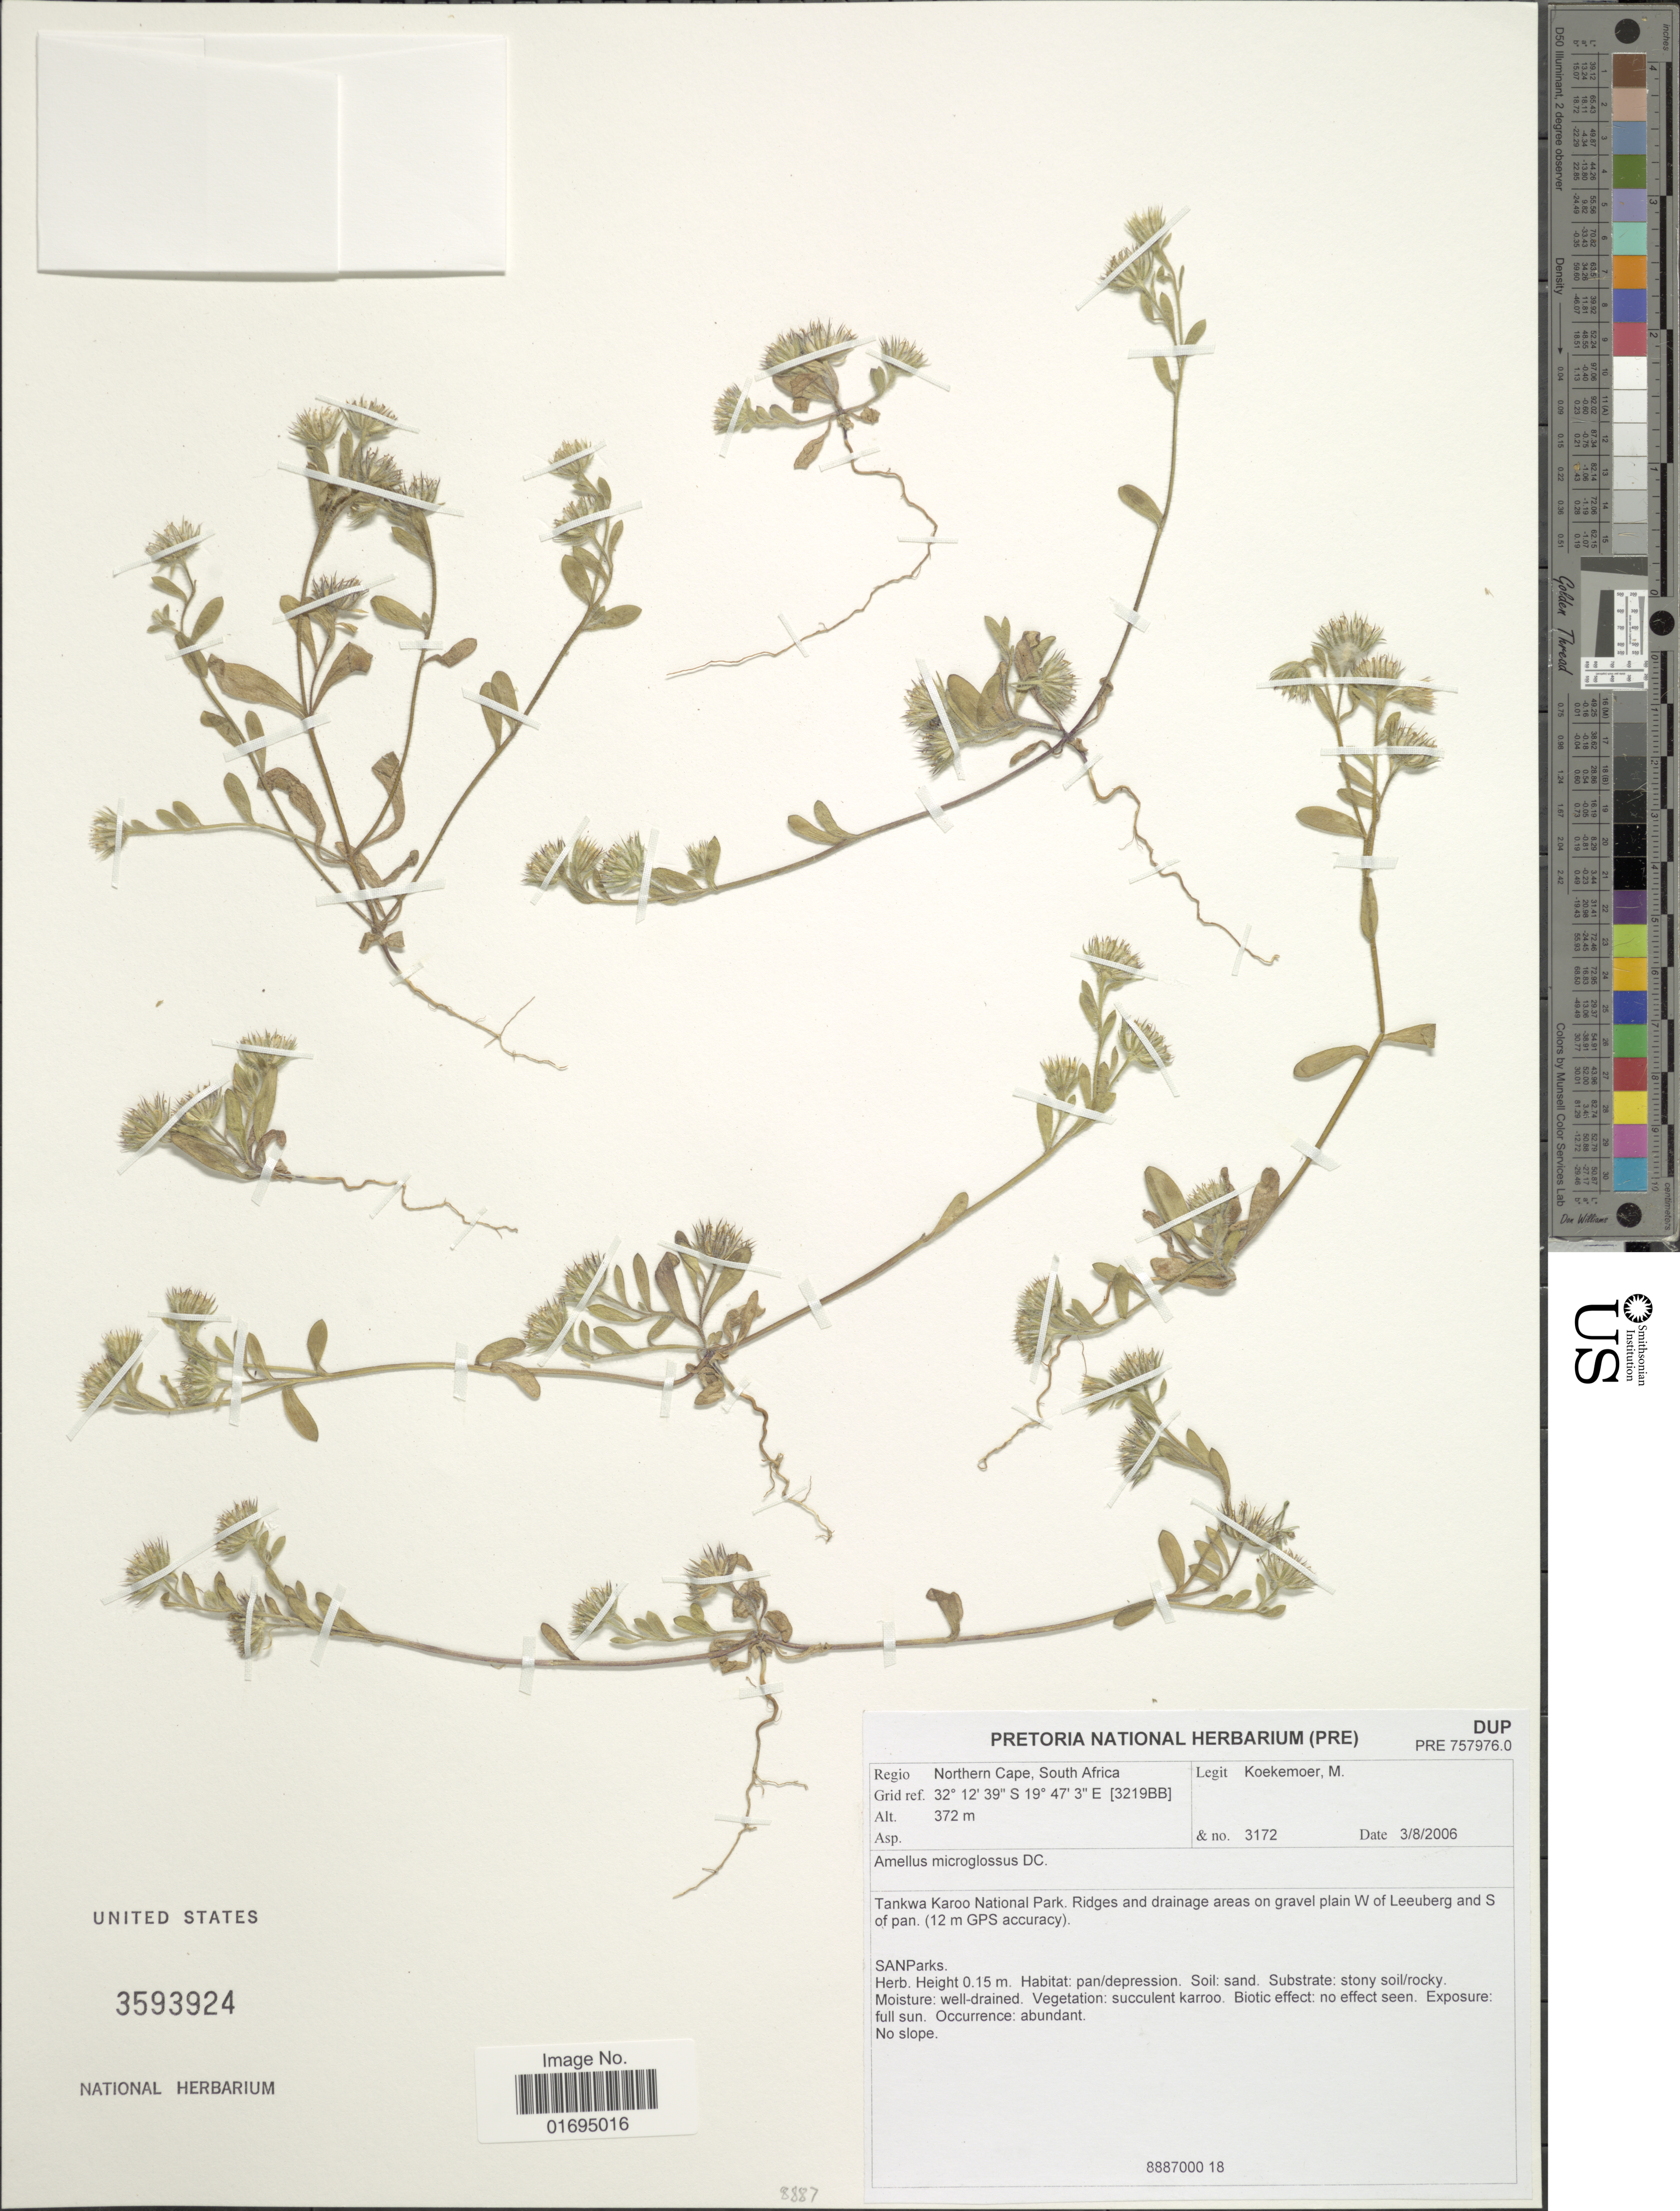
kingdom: Plantae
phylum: Tracheophyta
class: Magnoliopsida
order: Asterales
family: Asteraceae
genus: Amellus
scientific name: Amellus microglossus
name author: DC.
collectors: M. Koekemoer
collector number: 3172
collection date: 2006-08-03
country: South Africa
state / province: Northern Cape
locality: Tankwa Karoo National Park, ridges and drainage areas on gravel plain W of Leeuberg and S of Pan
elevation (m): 372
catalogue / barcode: US 3593924